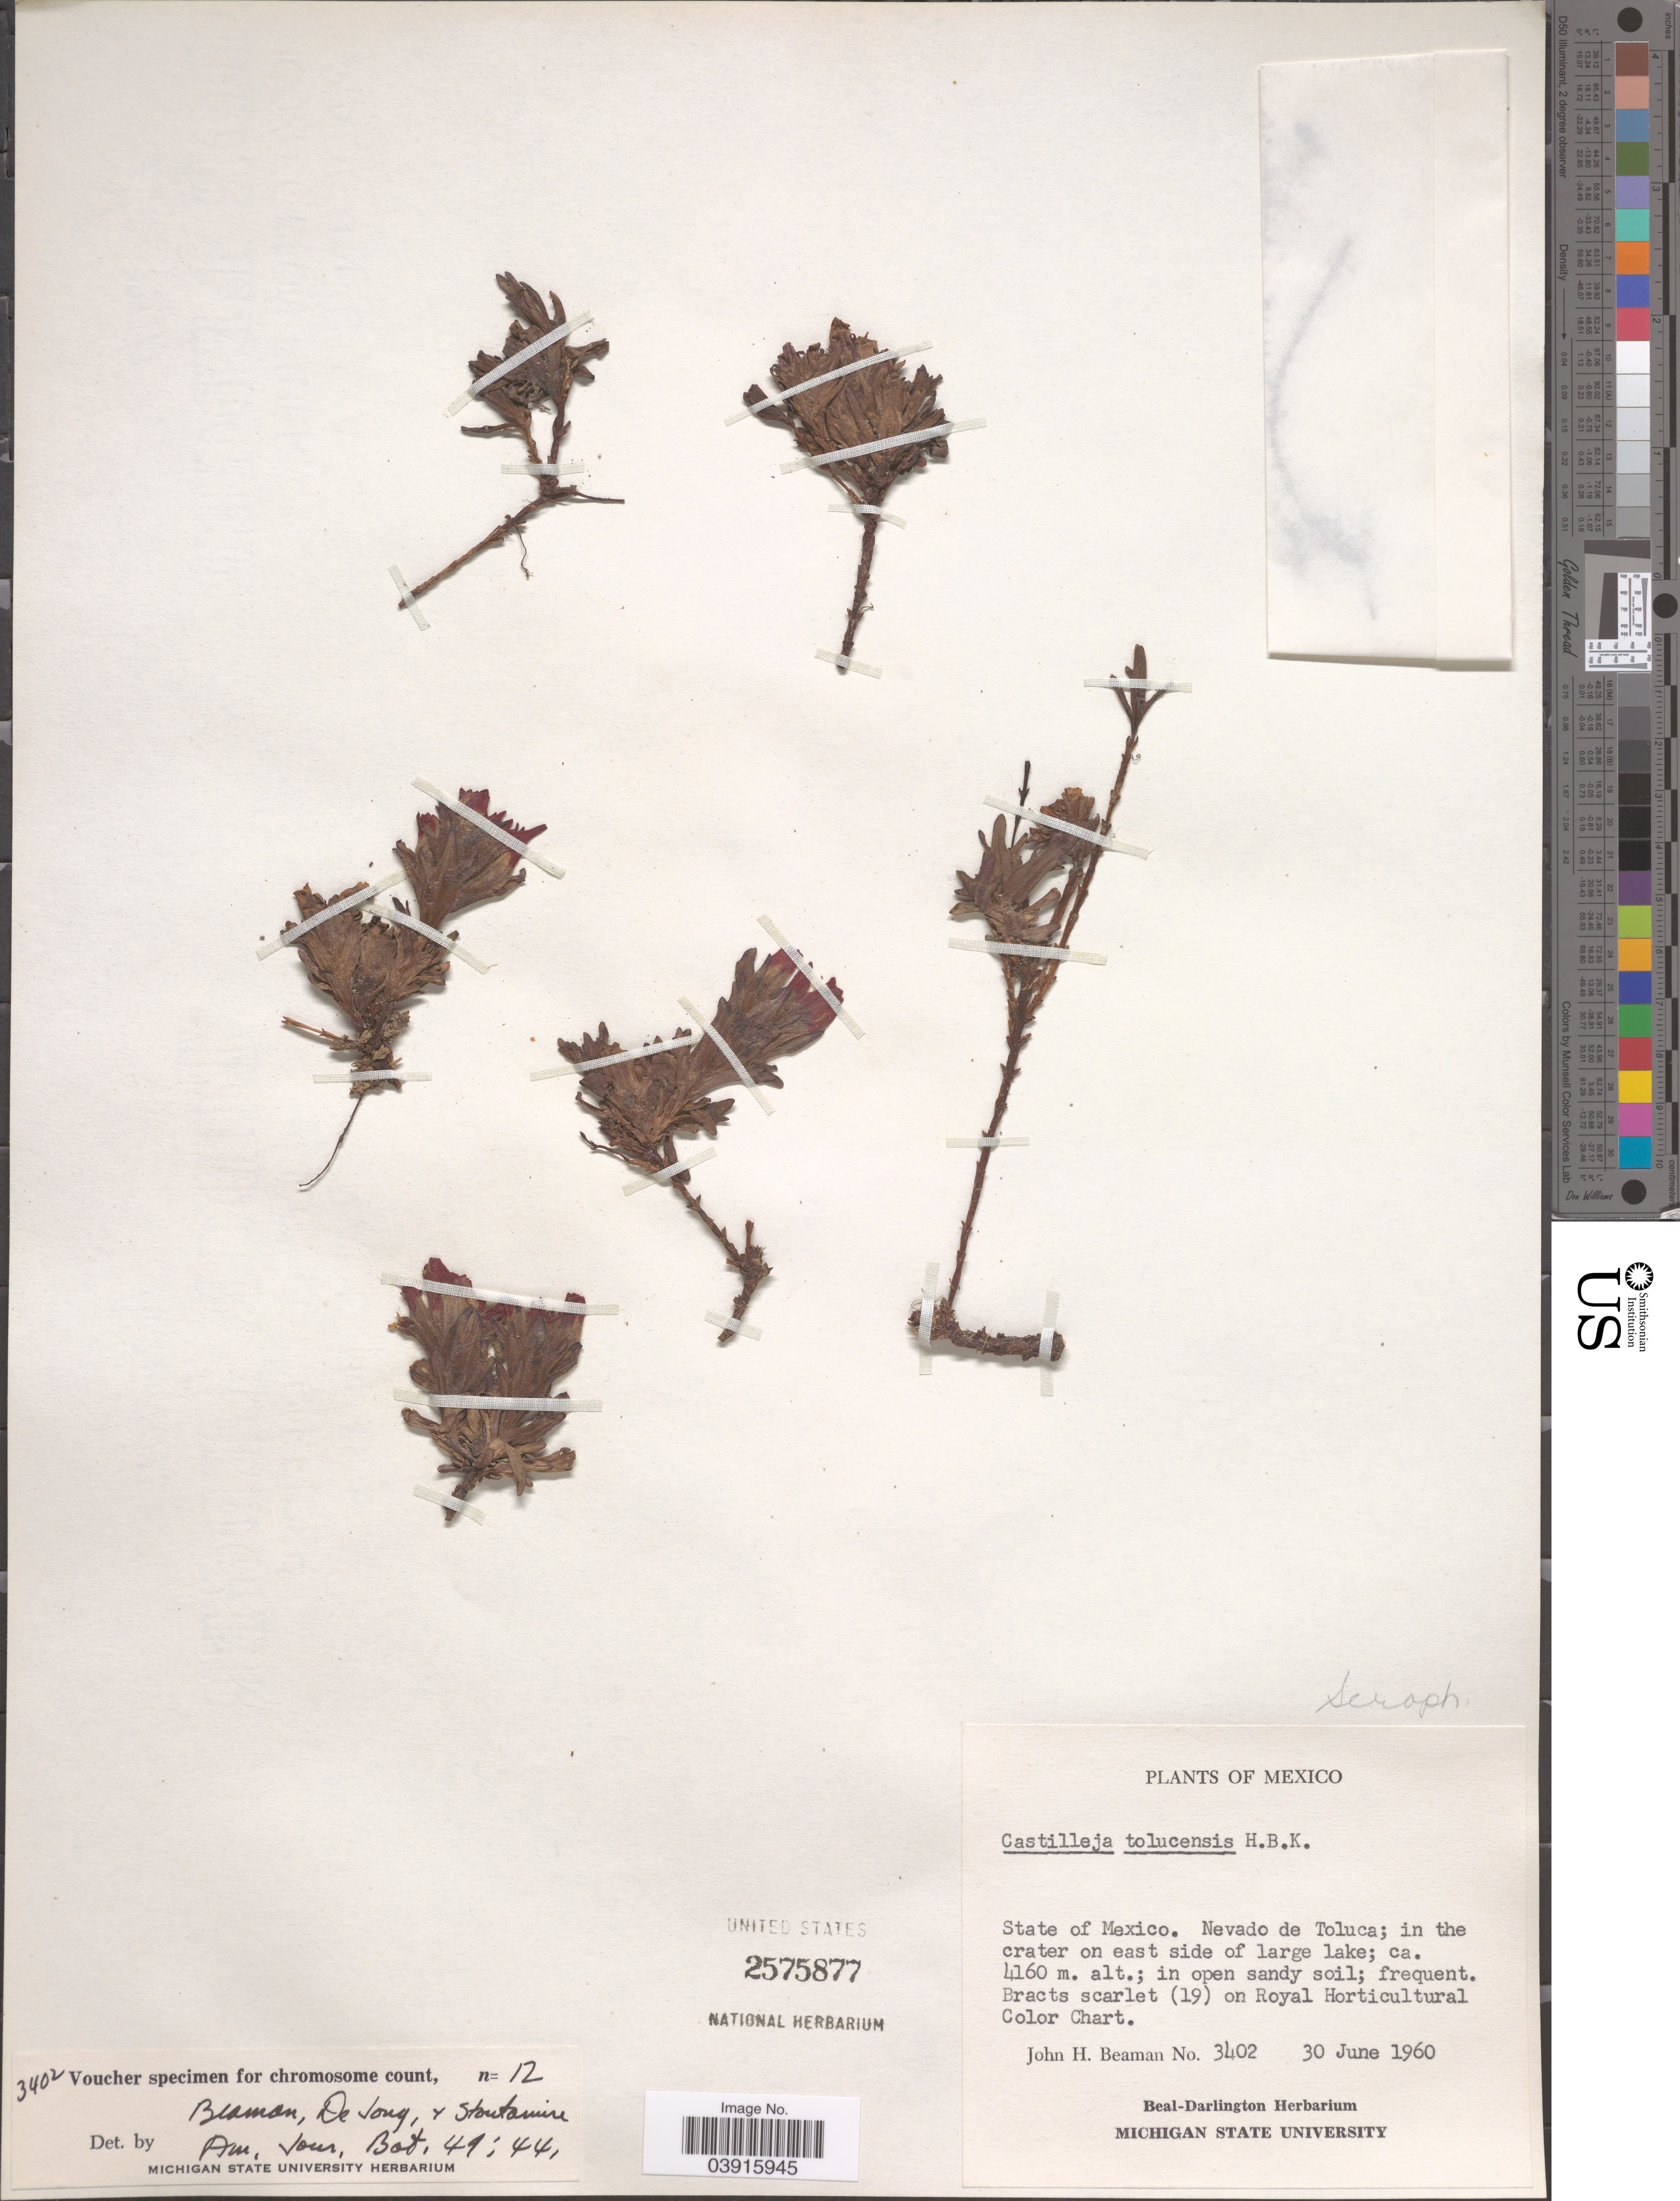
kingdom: Plantae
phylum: Tracheophyta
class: Magnoliopsida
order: Lamiales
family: Orobanchaceae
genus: Castilleja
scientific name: Castilleja toluccensis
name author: Kunth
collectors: J. H. Beaman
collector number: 3402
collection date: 1960-06-30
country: Mexico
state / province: México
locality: Nevado de Toluca; in the crater on east side of large lake.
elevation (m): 4160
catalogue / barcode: US 2575877